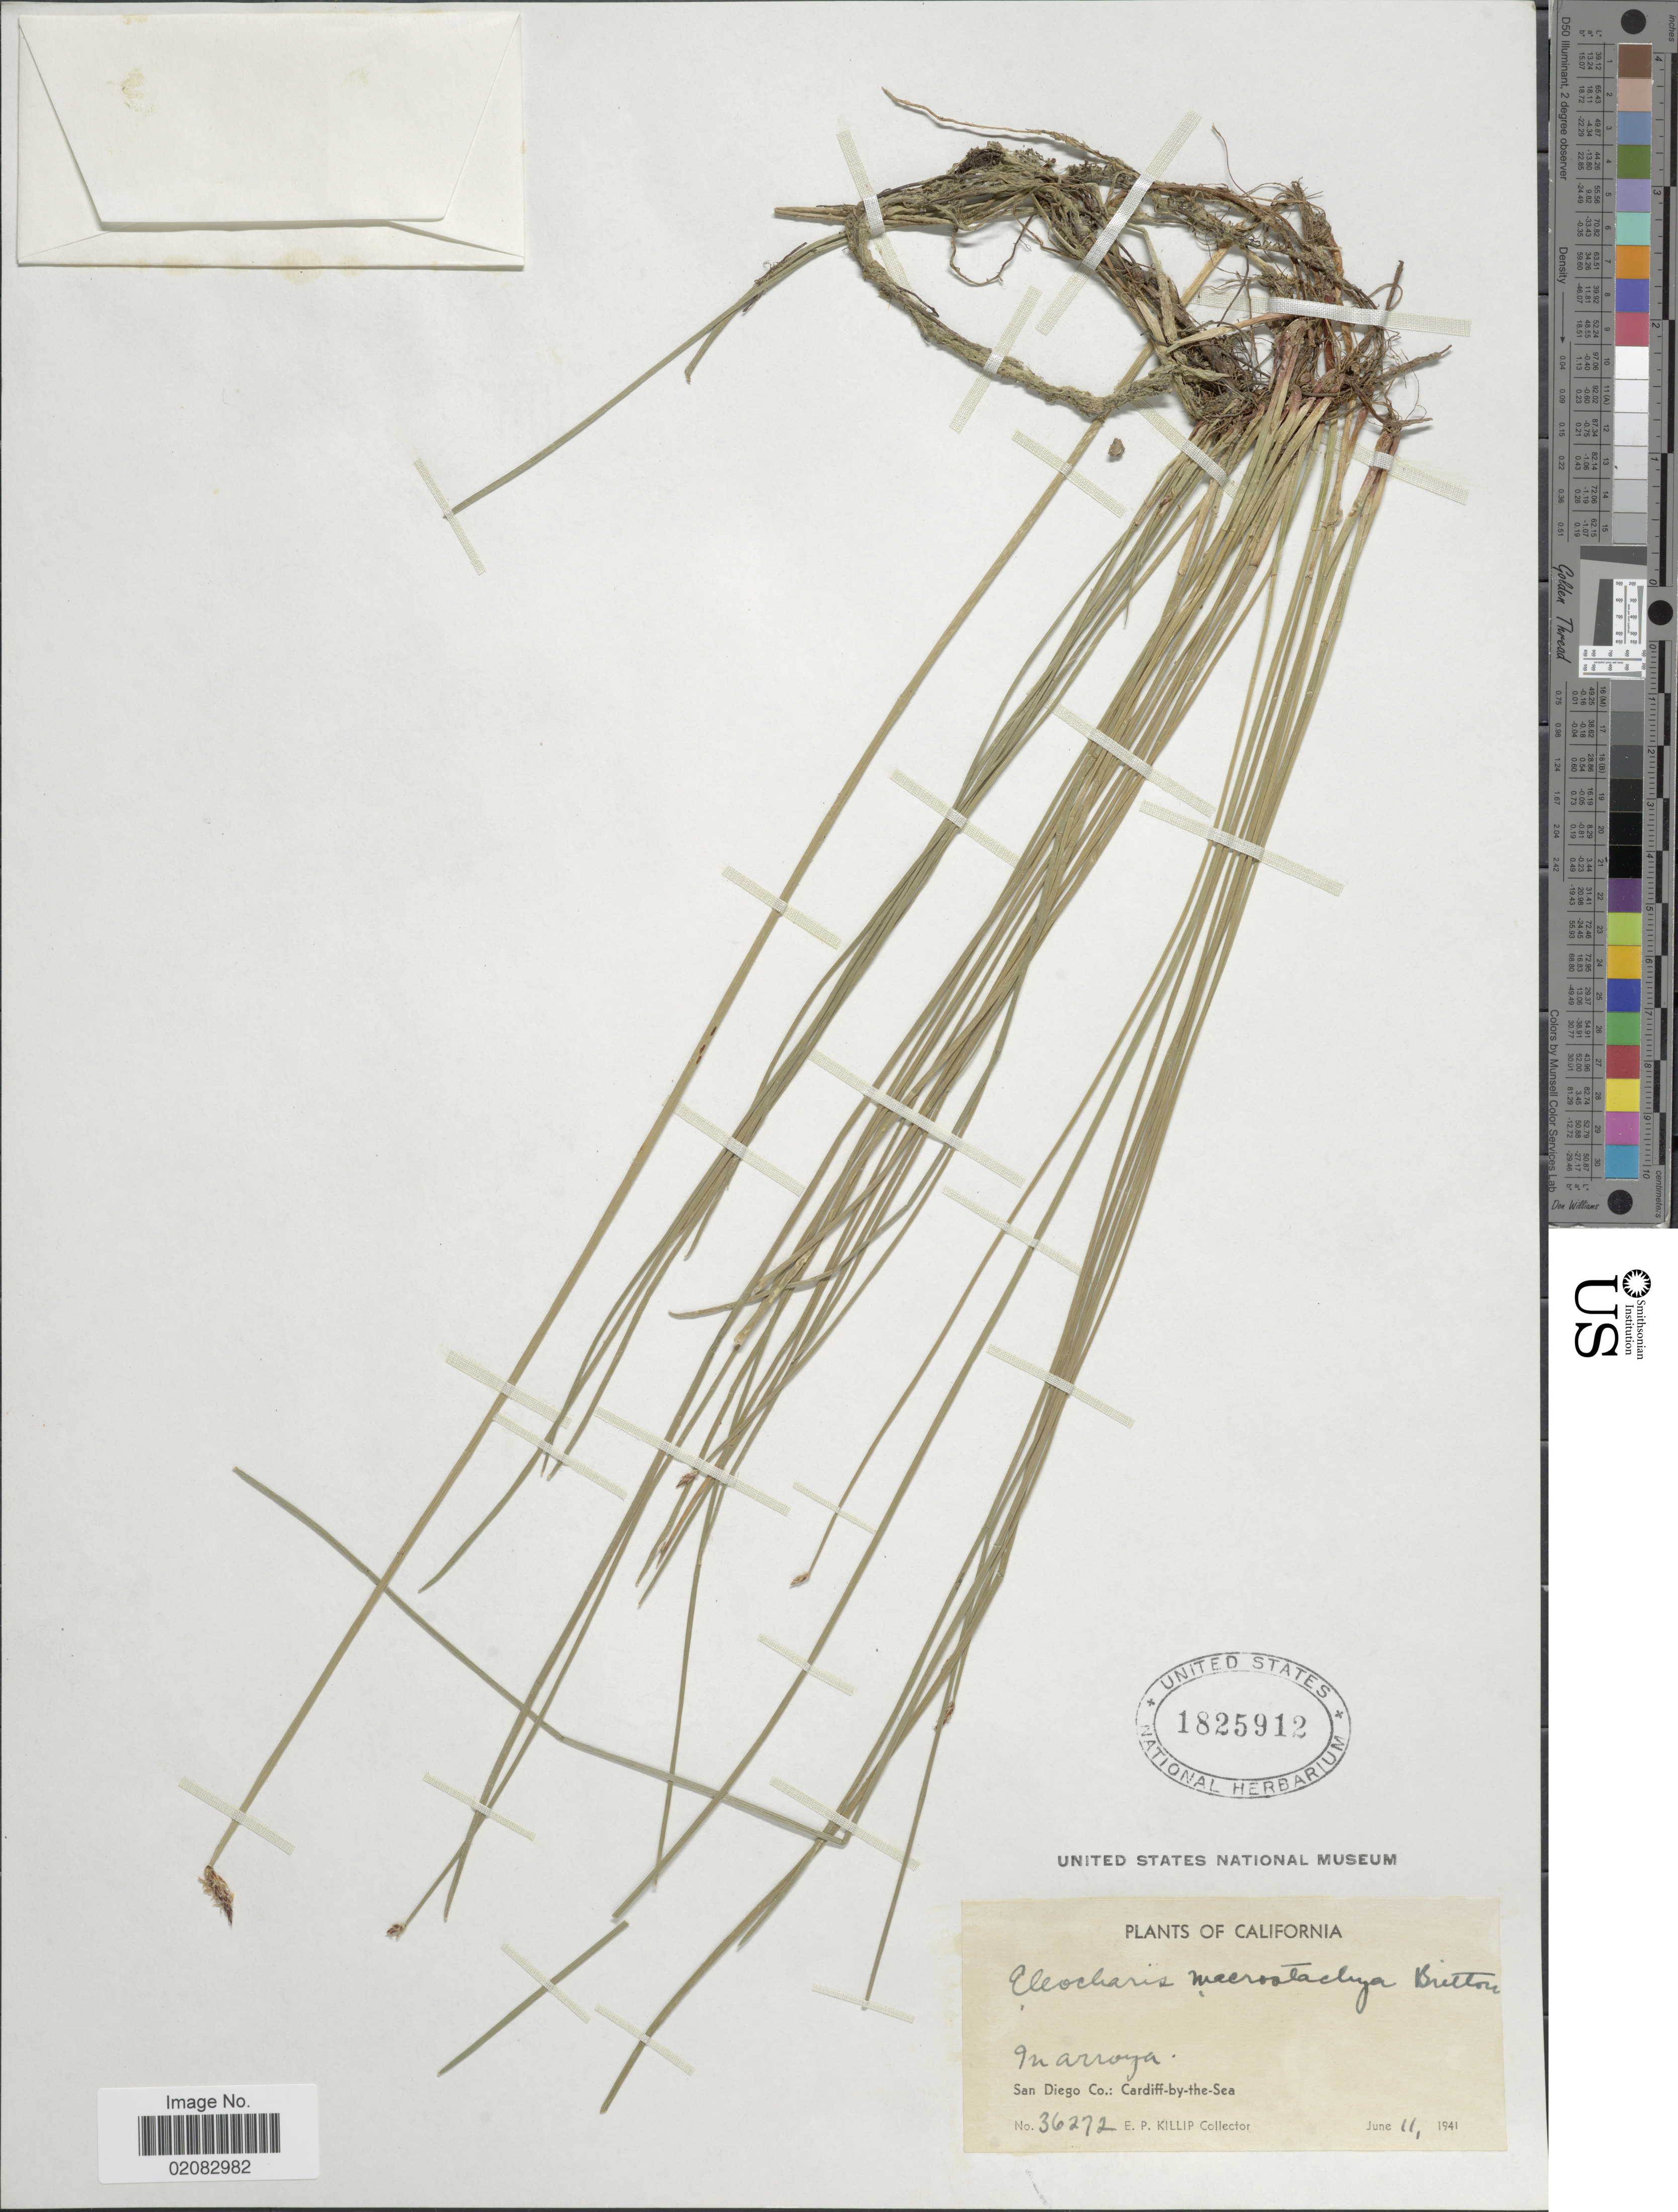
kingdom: Plantae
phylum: Tracheophyta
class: Liliopsida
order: Poales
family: Cyperaceae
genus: Eleocharis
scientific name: Eleocharis macrostachya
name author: Britton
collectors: E. P. Killip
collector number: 36272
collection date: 1941-06-11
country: United States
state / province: California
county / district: San Diego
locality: In arroyo, San Diego Co: Cardiff-by-the-Sea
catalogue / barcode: US 1825912